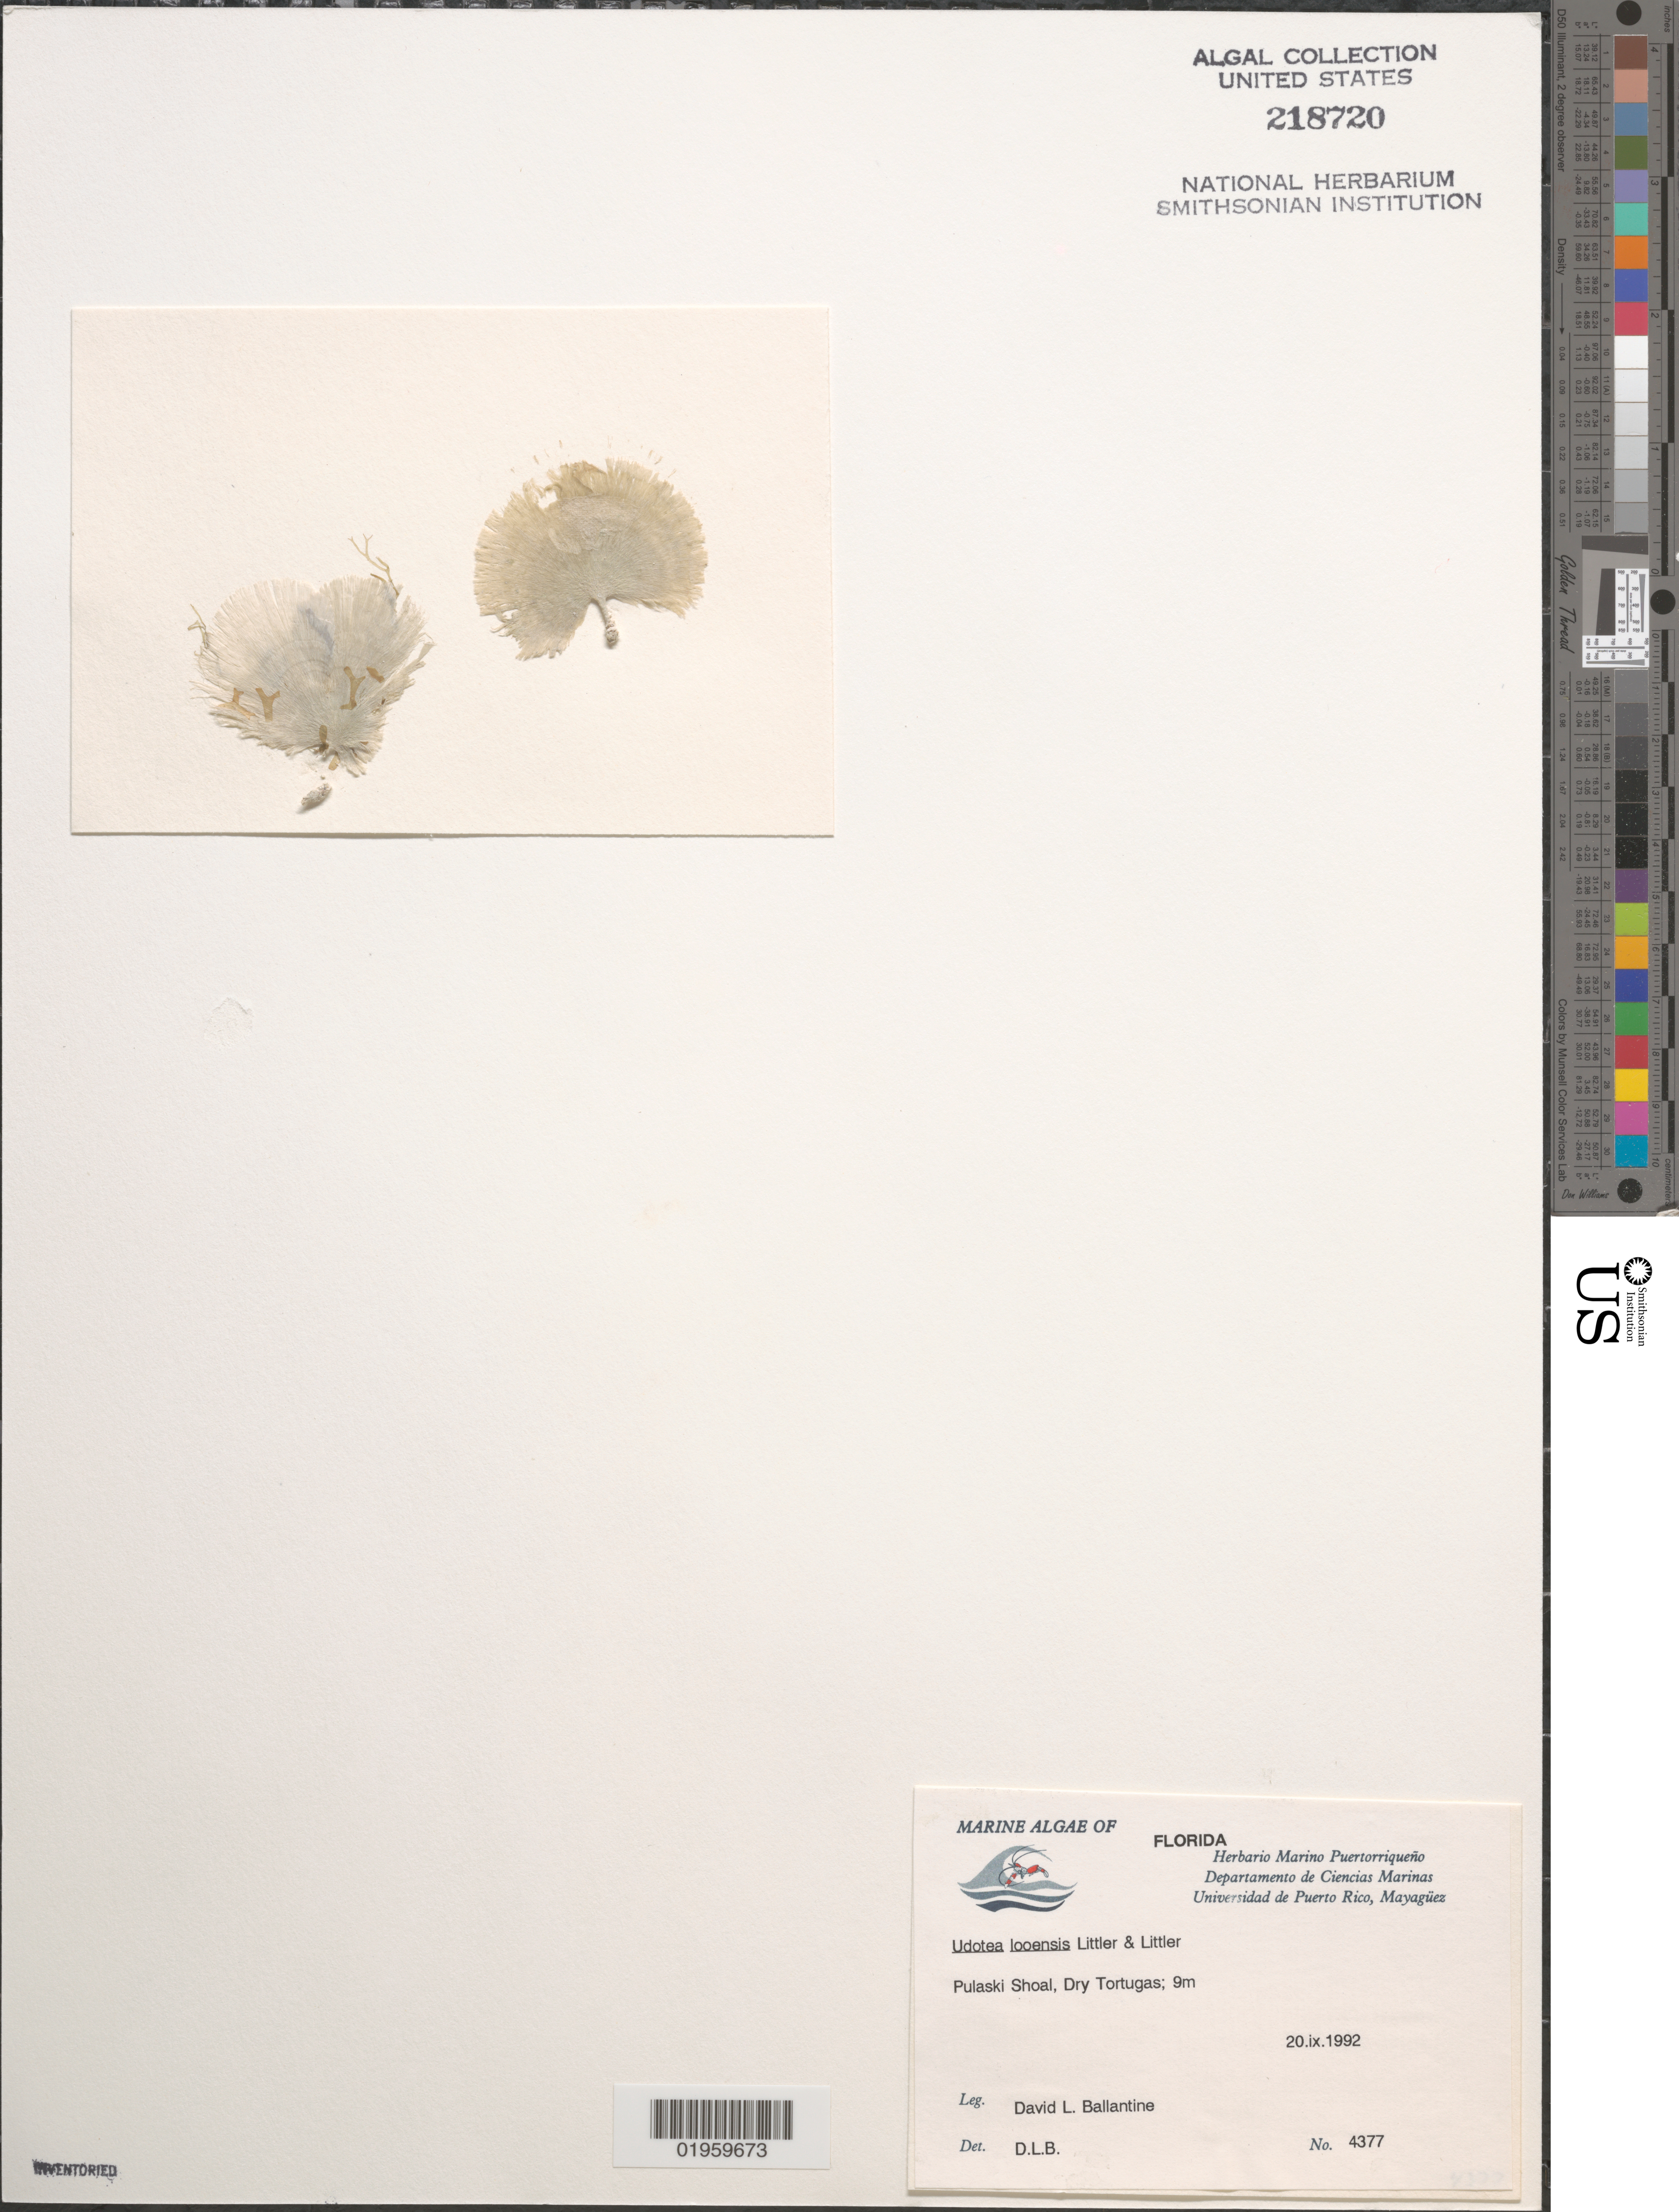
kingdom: Plantae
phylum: Chlorophyta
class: Ulvophyceae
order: Bryopsidales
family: Udoteaceae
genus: Udotea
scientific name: Udotea looensis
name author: D.S. Littler & Littler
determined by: Ballantine, D. L.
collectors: D.L. Ballantine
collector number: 4377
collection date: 1992-09-20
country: United States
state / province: Florida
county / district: Monroe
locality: Pulaski Shoal, Dry Tortugas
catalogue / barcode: US 218720